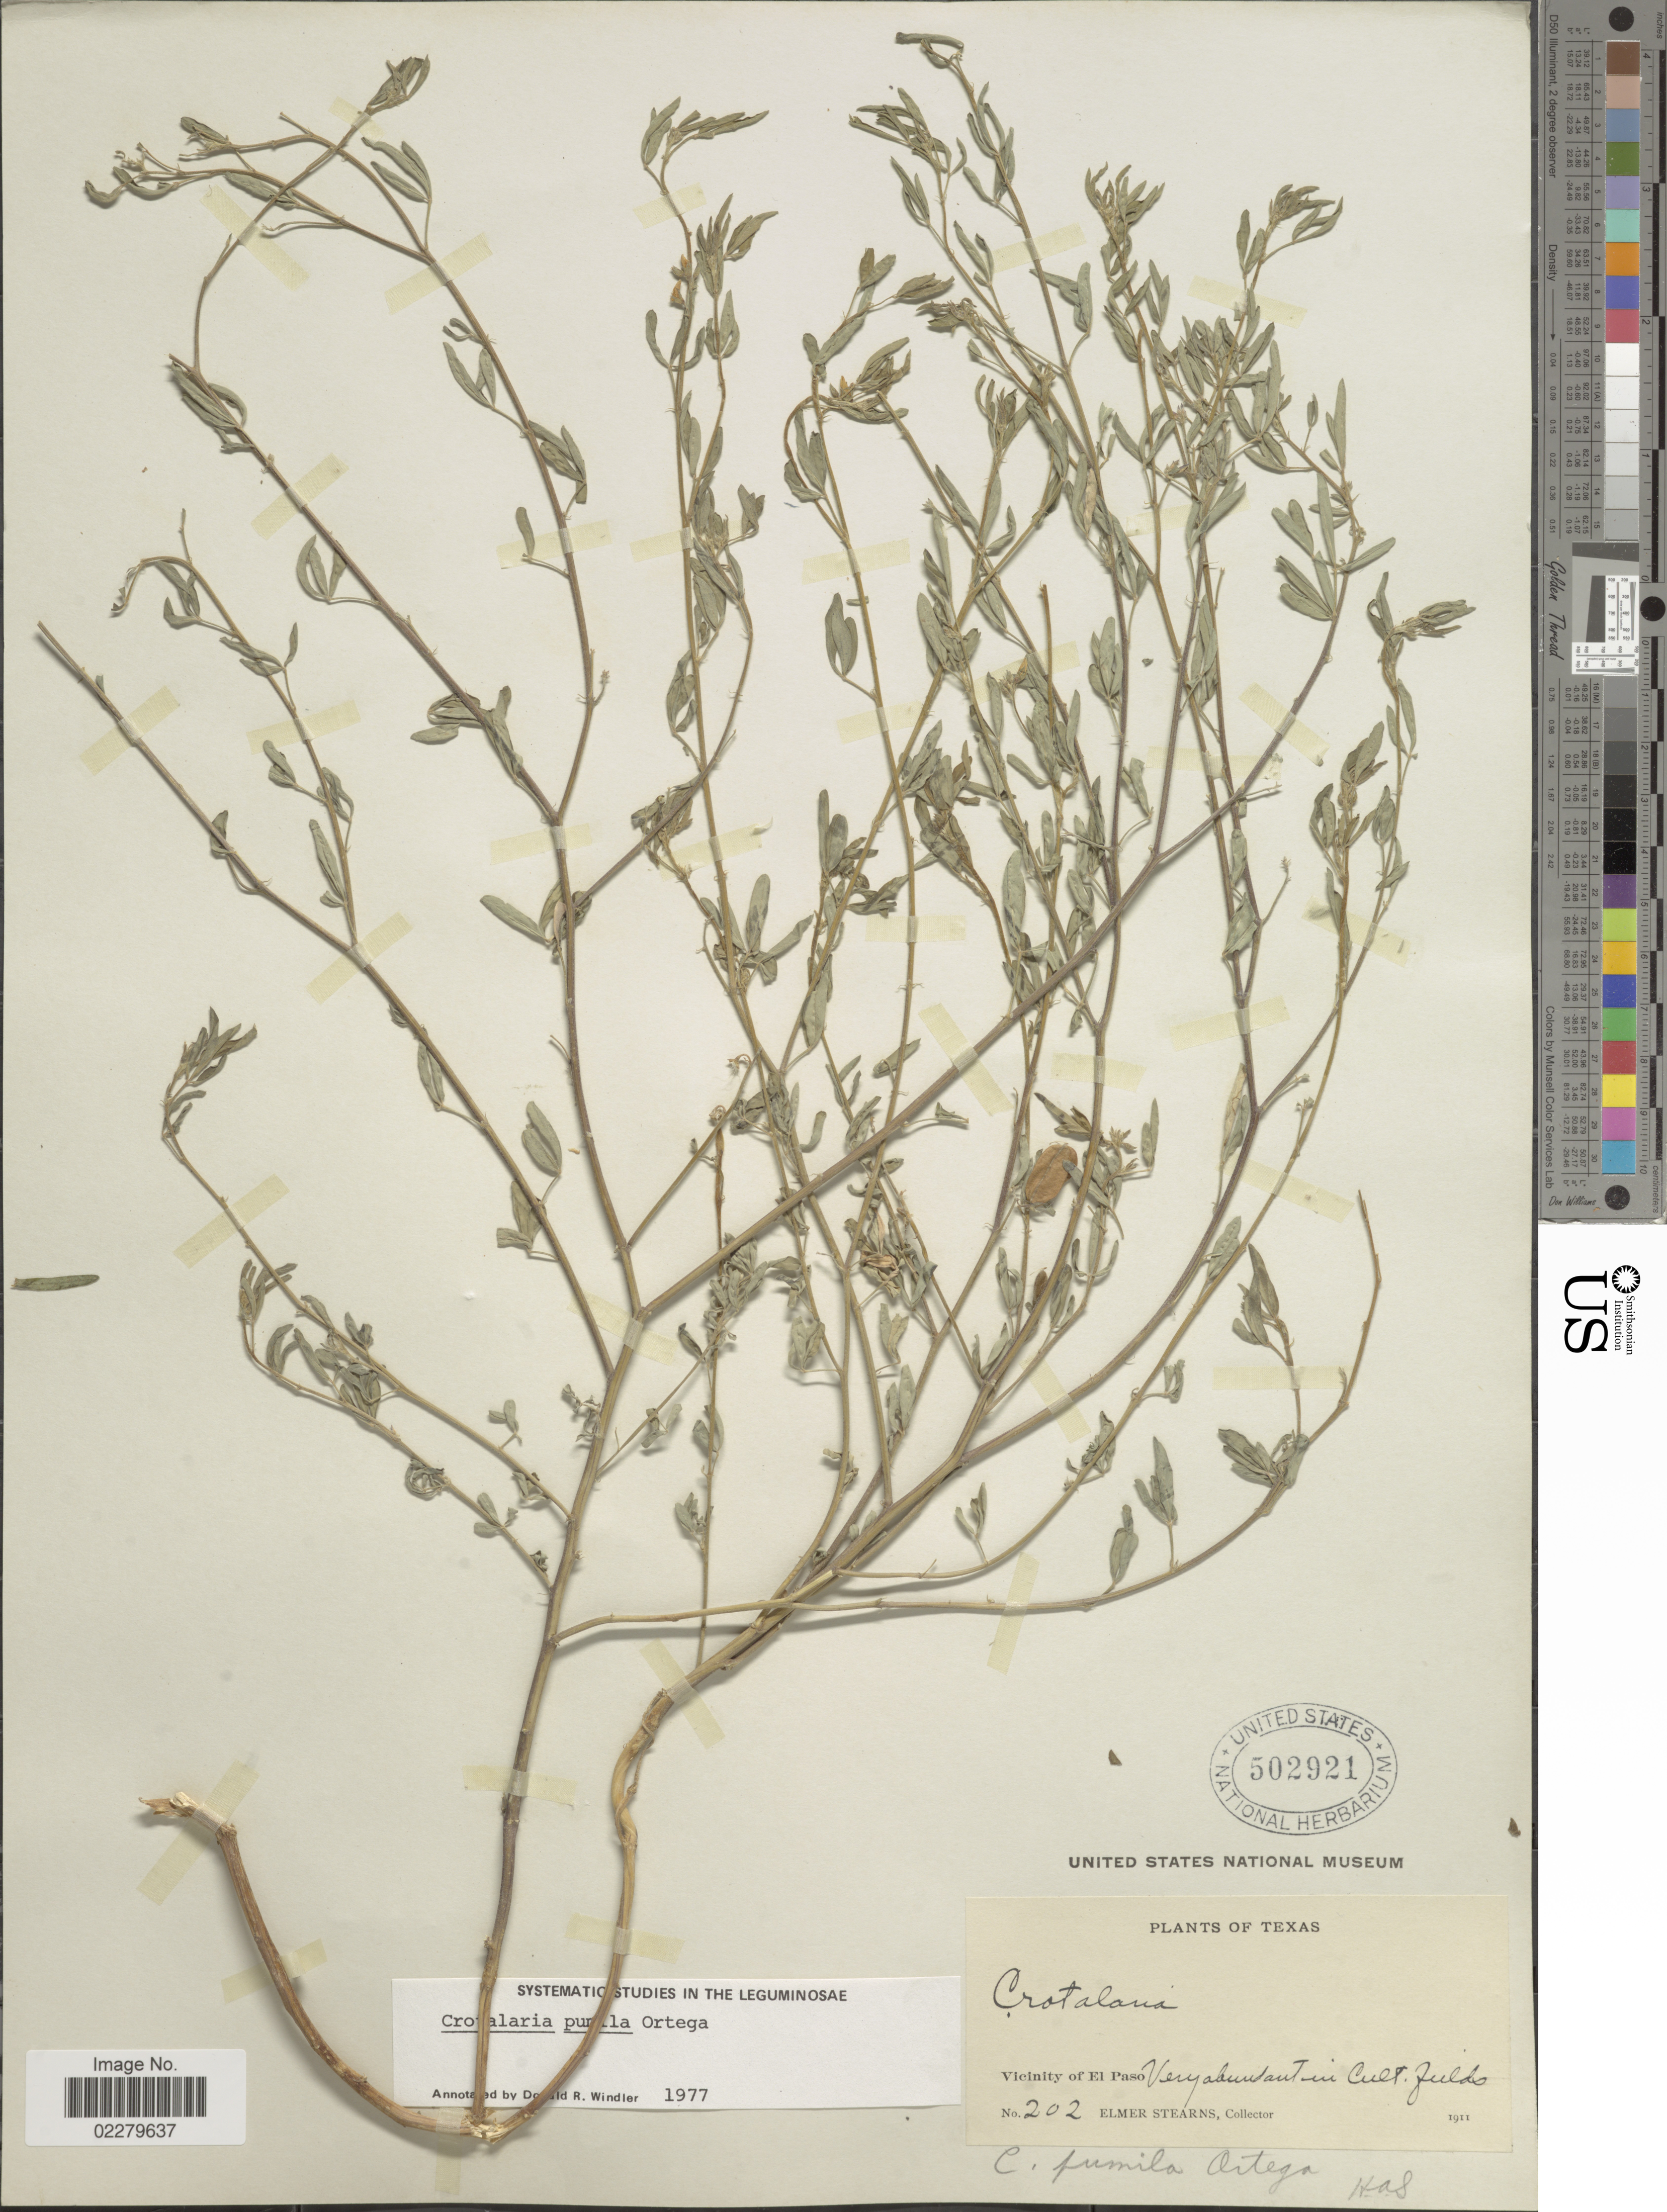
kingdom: Plantae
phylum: Tracheophyta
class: Magnoliopsida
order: Fabales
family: Fabaceae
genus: Crotalaria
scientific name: Crotalaria pumila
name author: Ortega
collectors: E. Stearns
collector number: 202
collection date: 1911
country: United States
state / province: Texas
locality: Vicinity of El Paso, very abundant in Cult. Fields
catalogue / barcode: US 502921